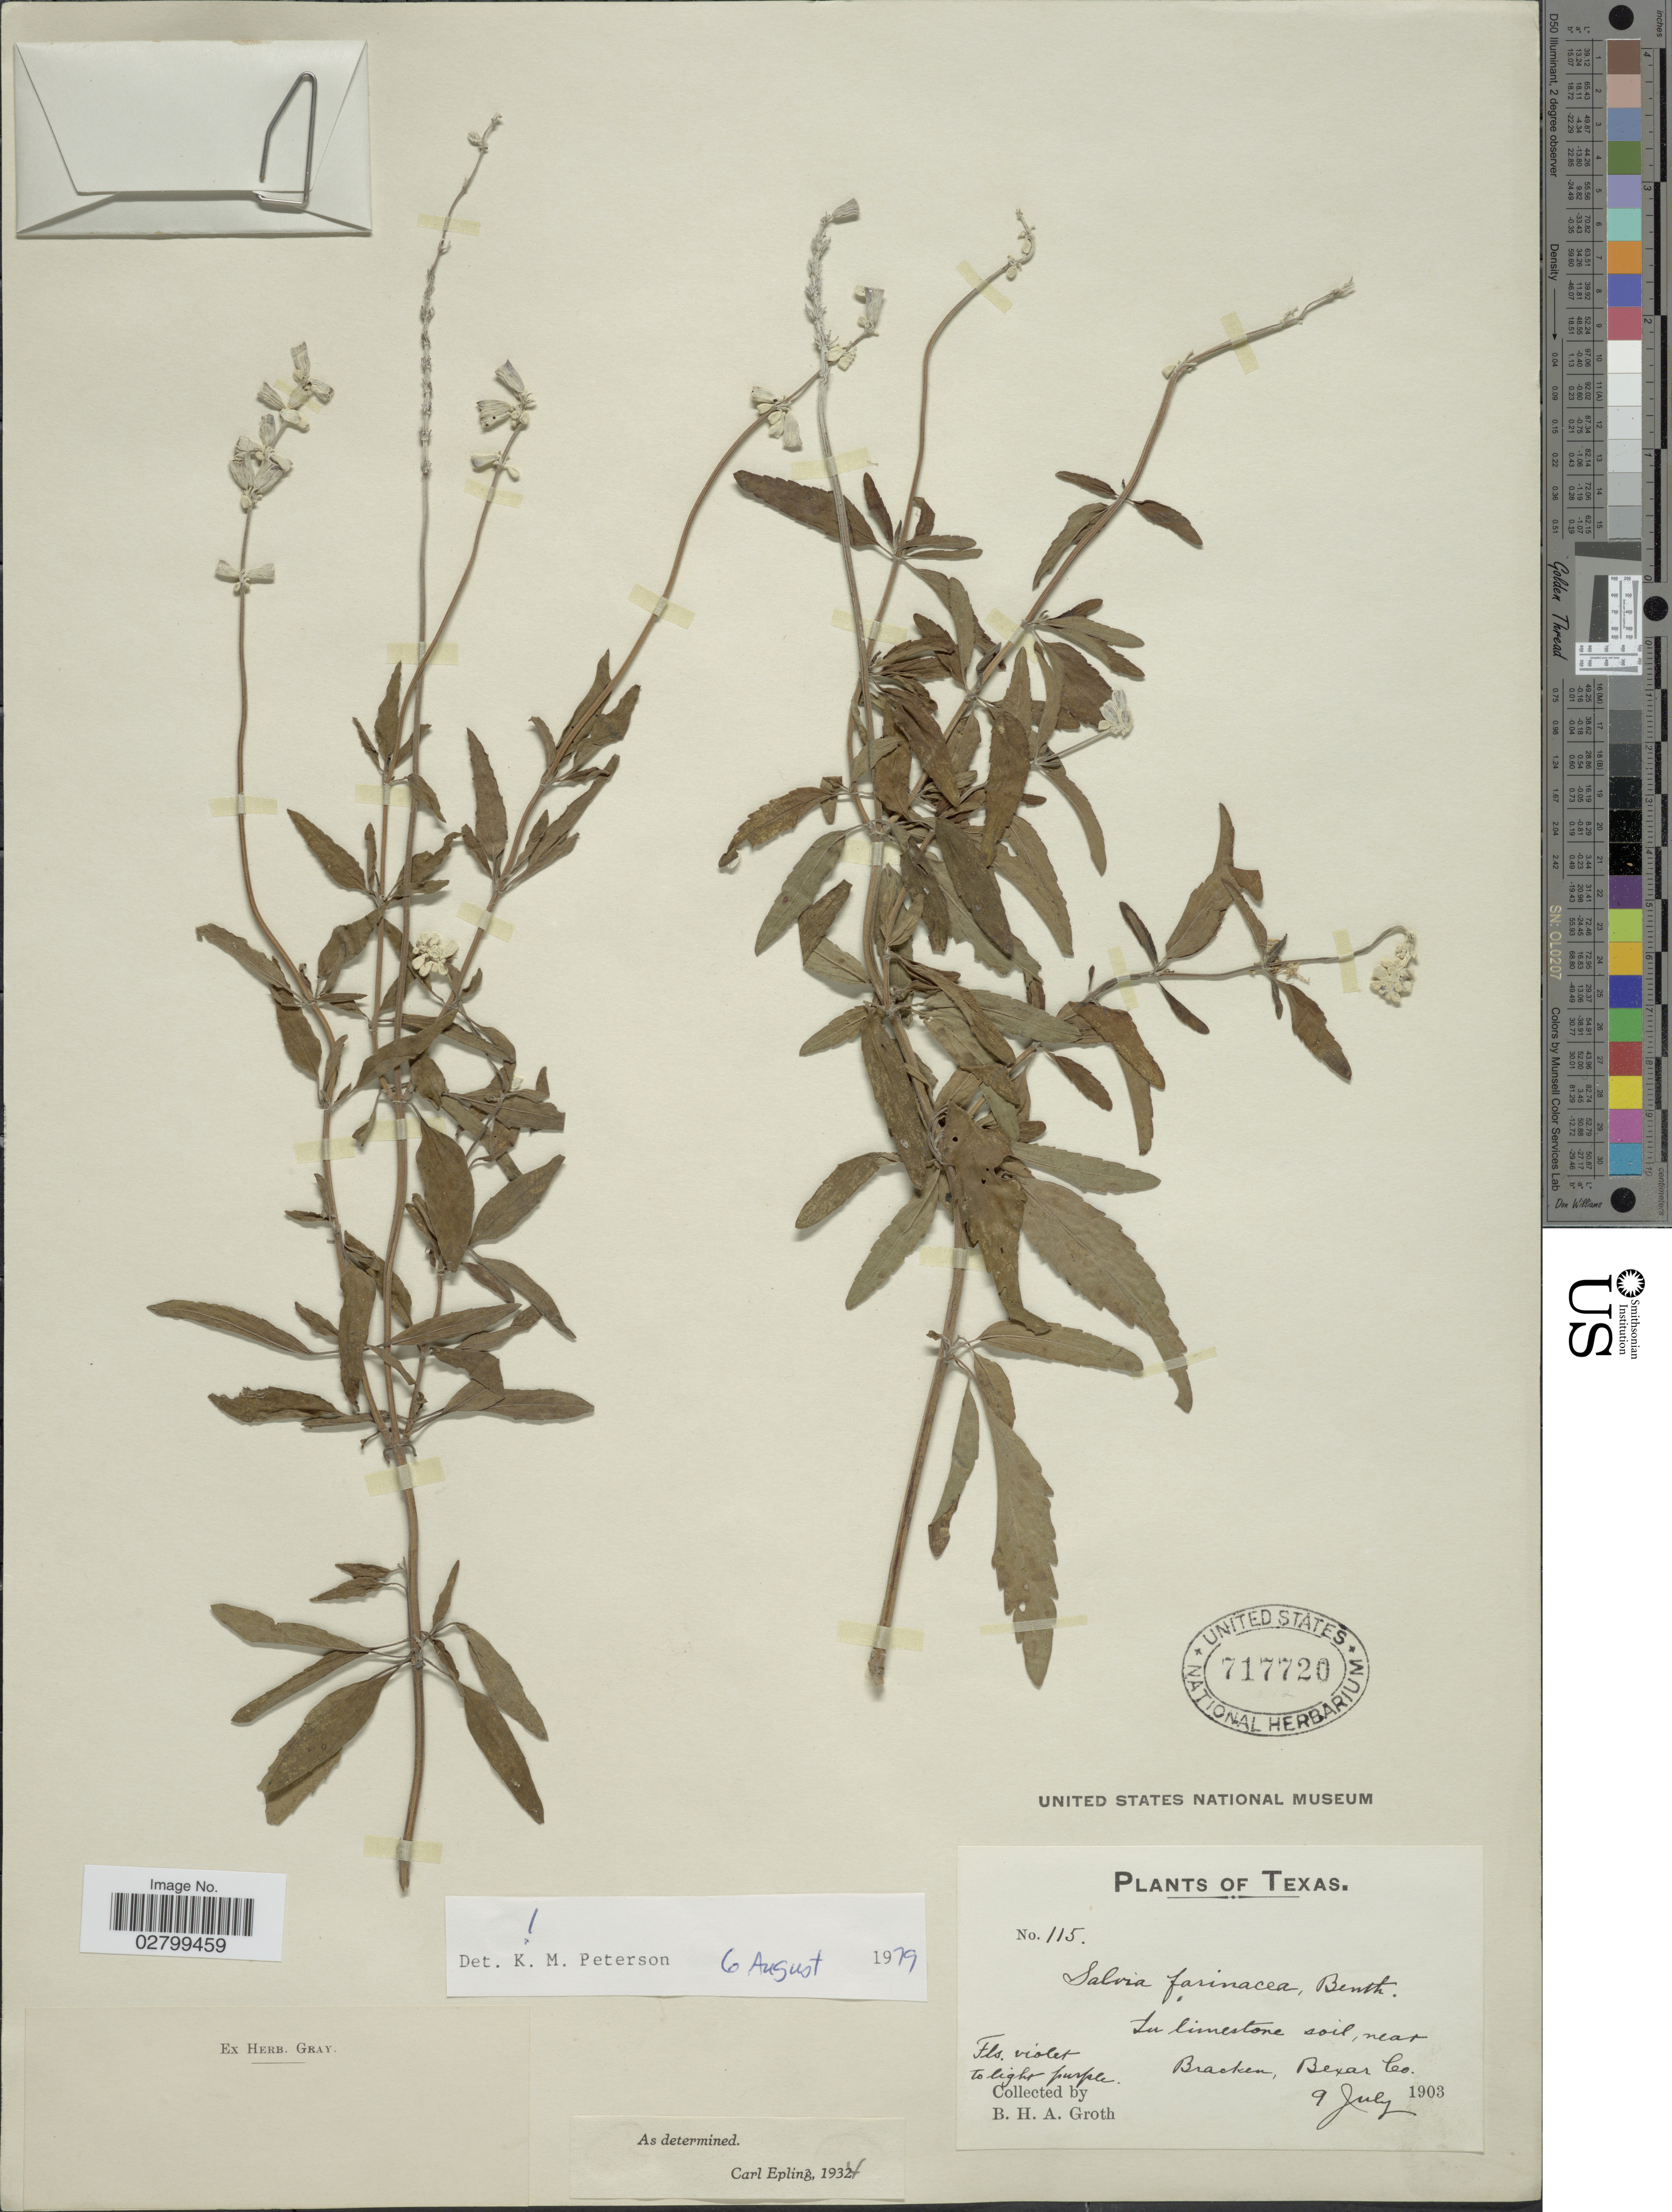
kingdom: Plantae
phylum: Tracheophyta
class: Magnoliopsida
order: Lamiales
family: Lamiaceae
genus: Salvia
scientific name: Salvia farinacea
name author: Benth.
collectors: B. Groth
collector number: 115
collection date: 1903-07-09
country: United States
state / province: Texas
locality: In limestone soil, near Bracken, Bexar Co.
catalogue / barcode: US 717720